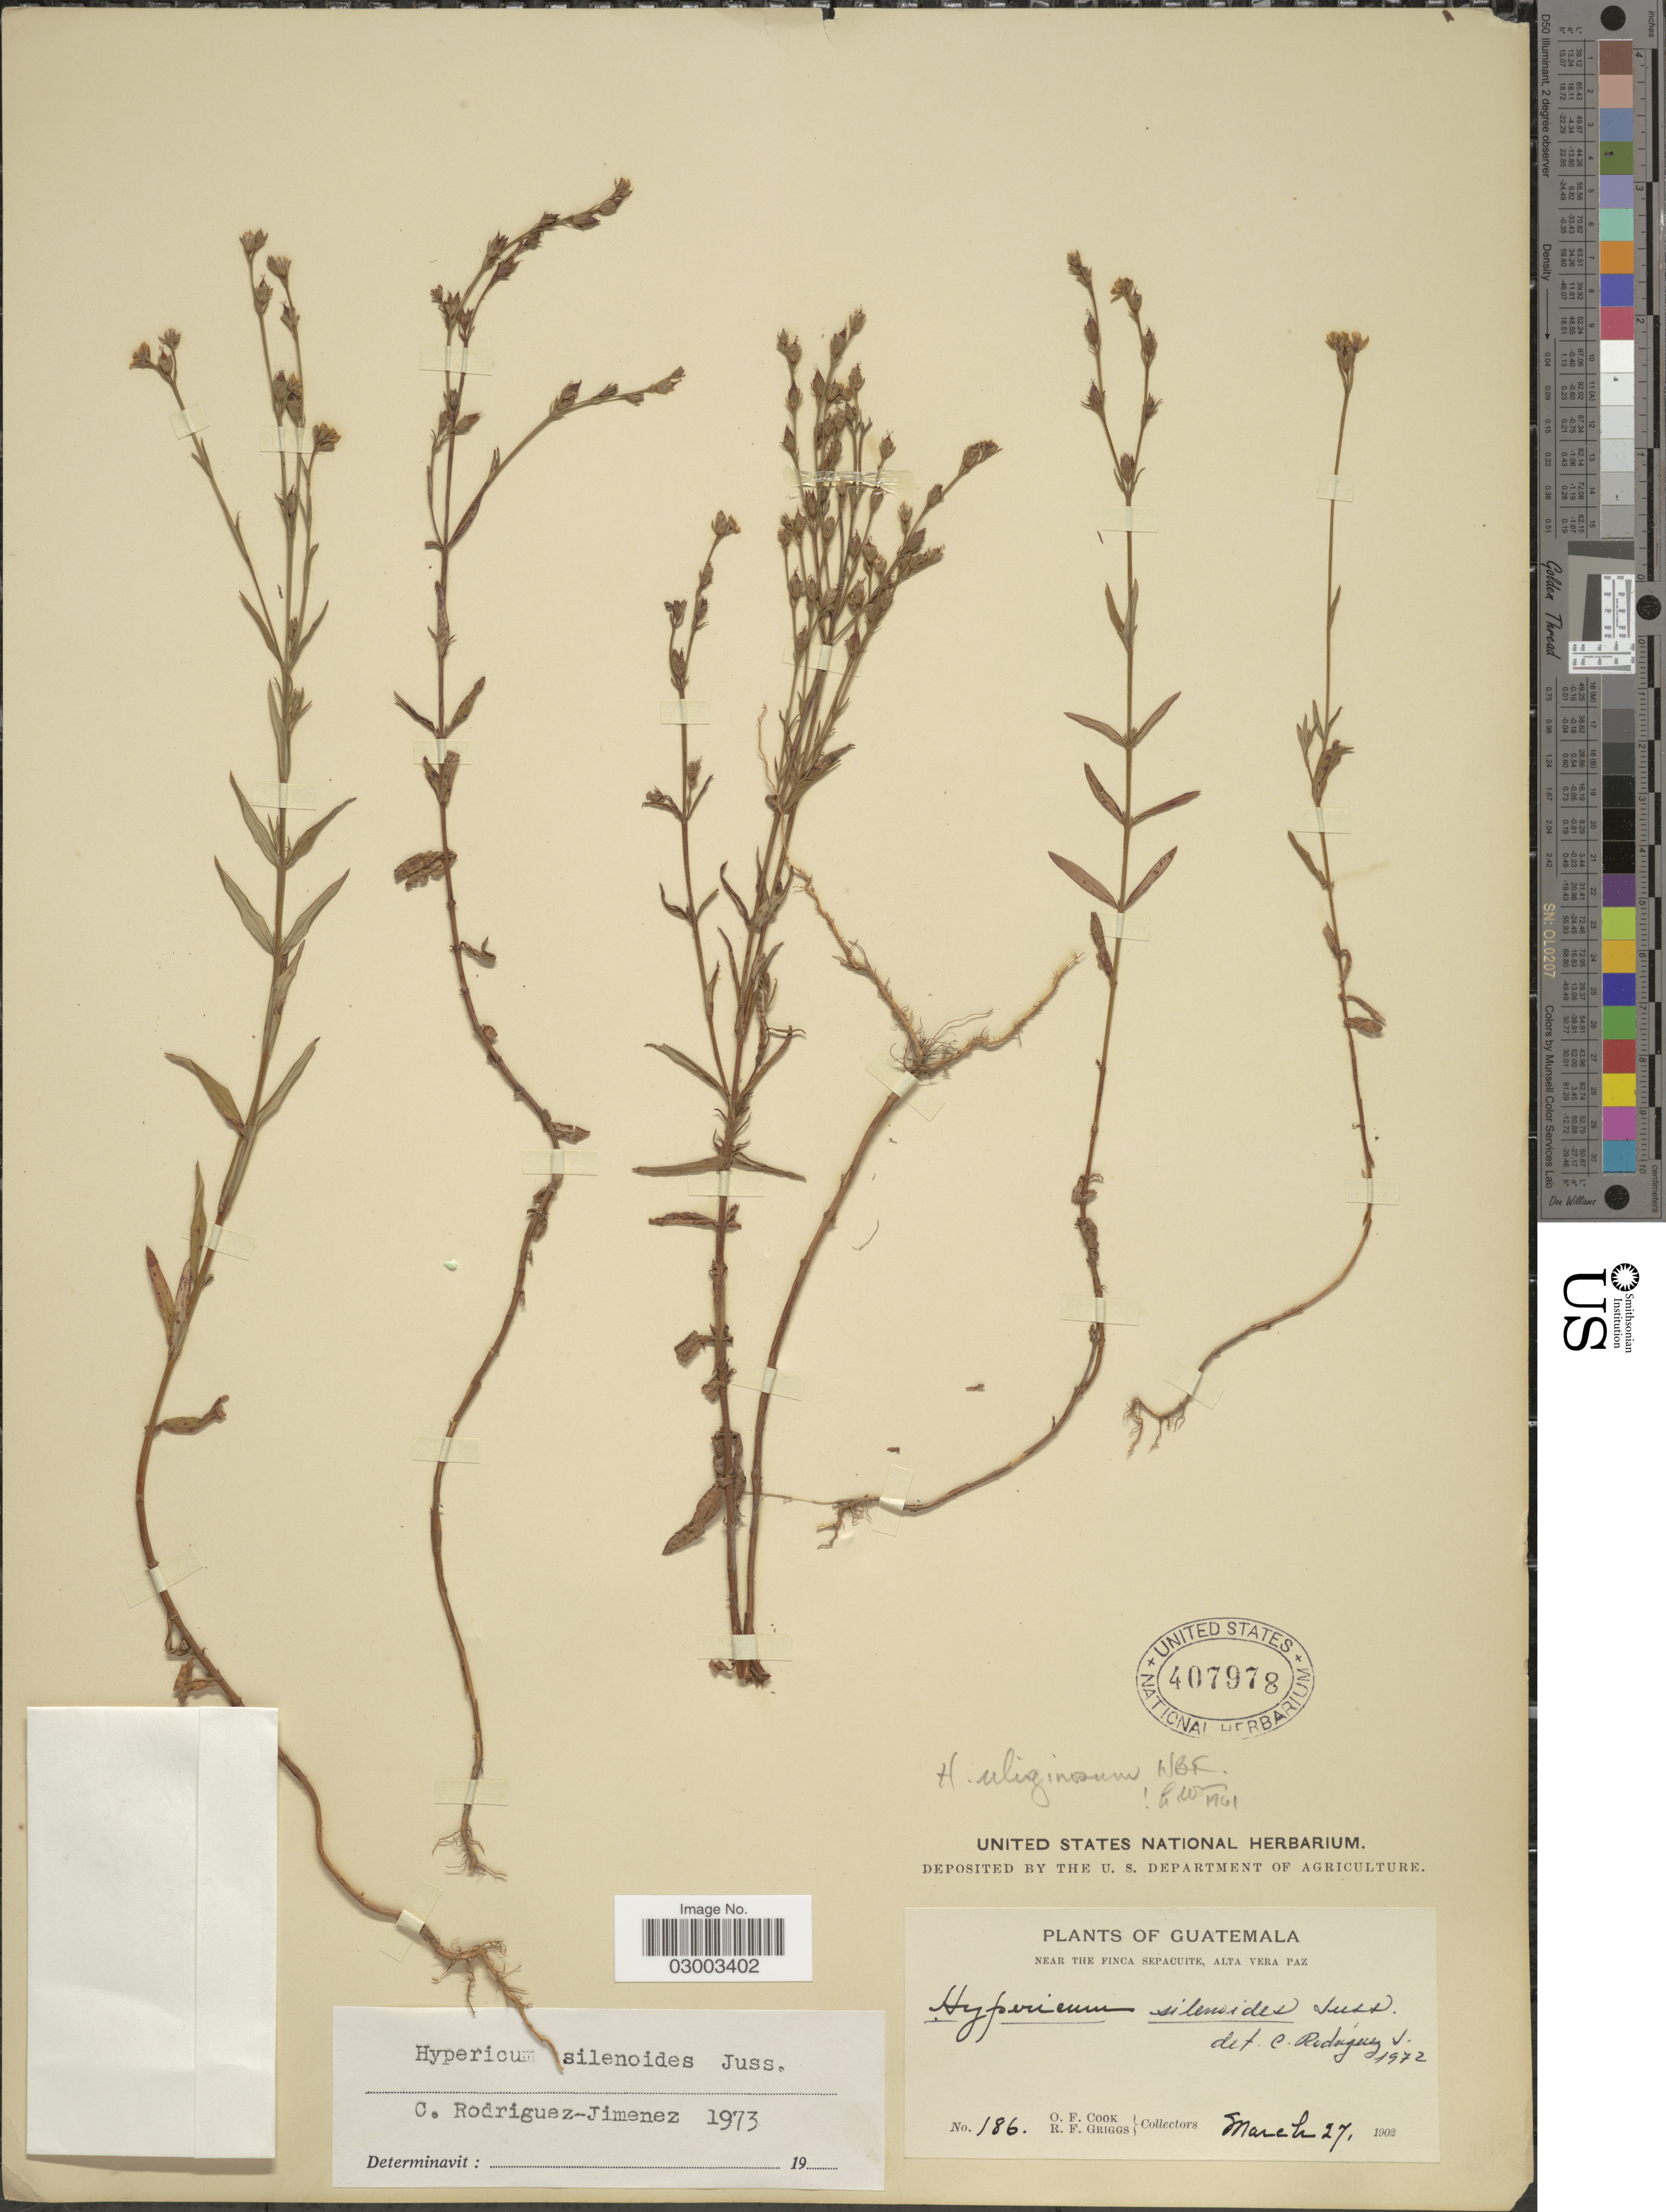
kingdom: Plantae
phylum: Tracheophyta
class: Magnoliopsida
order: Malpighiales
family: Hypericaceae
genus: Hypericum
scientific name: Hypericum silenoides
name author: Juss.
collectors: O. F. Cook & R. F. Griggs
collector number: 186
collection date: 1902-03-27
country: Guatemala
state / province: Alta Verapaz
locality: Near the Finca Sepacuite, Alta Vera Paz.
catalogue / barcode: US 407978